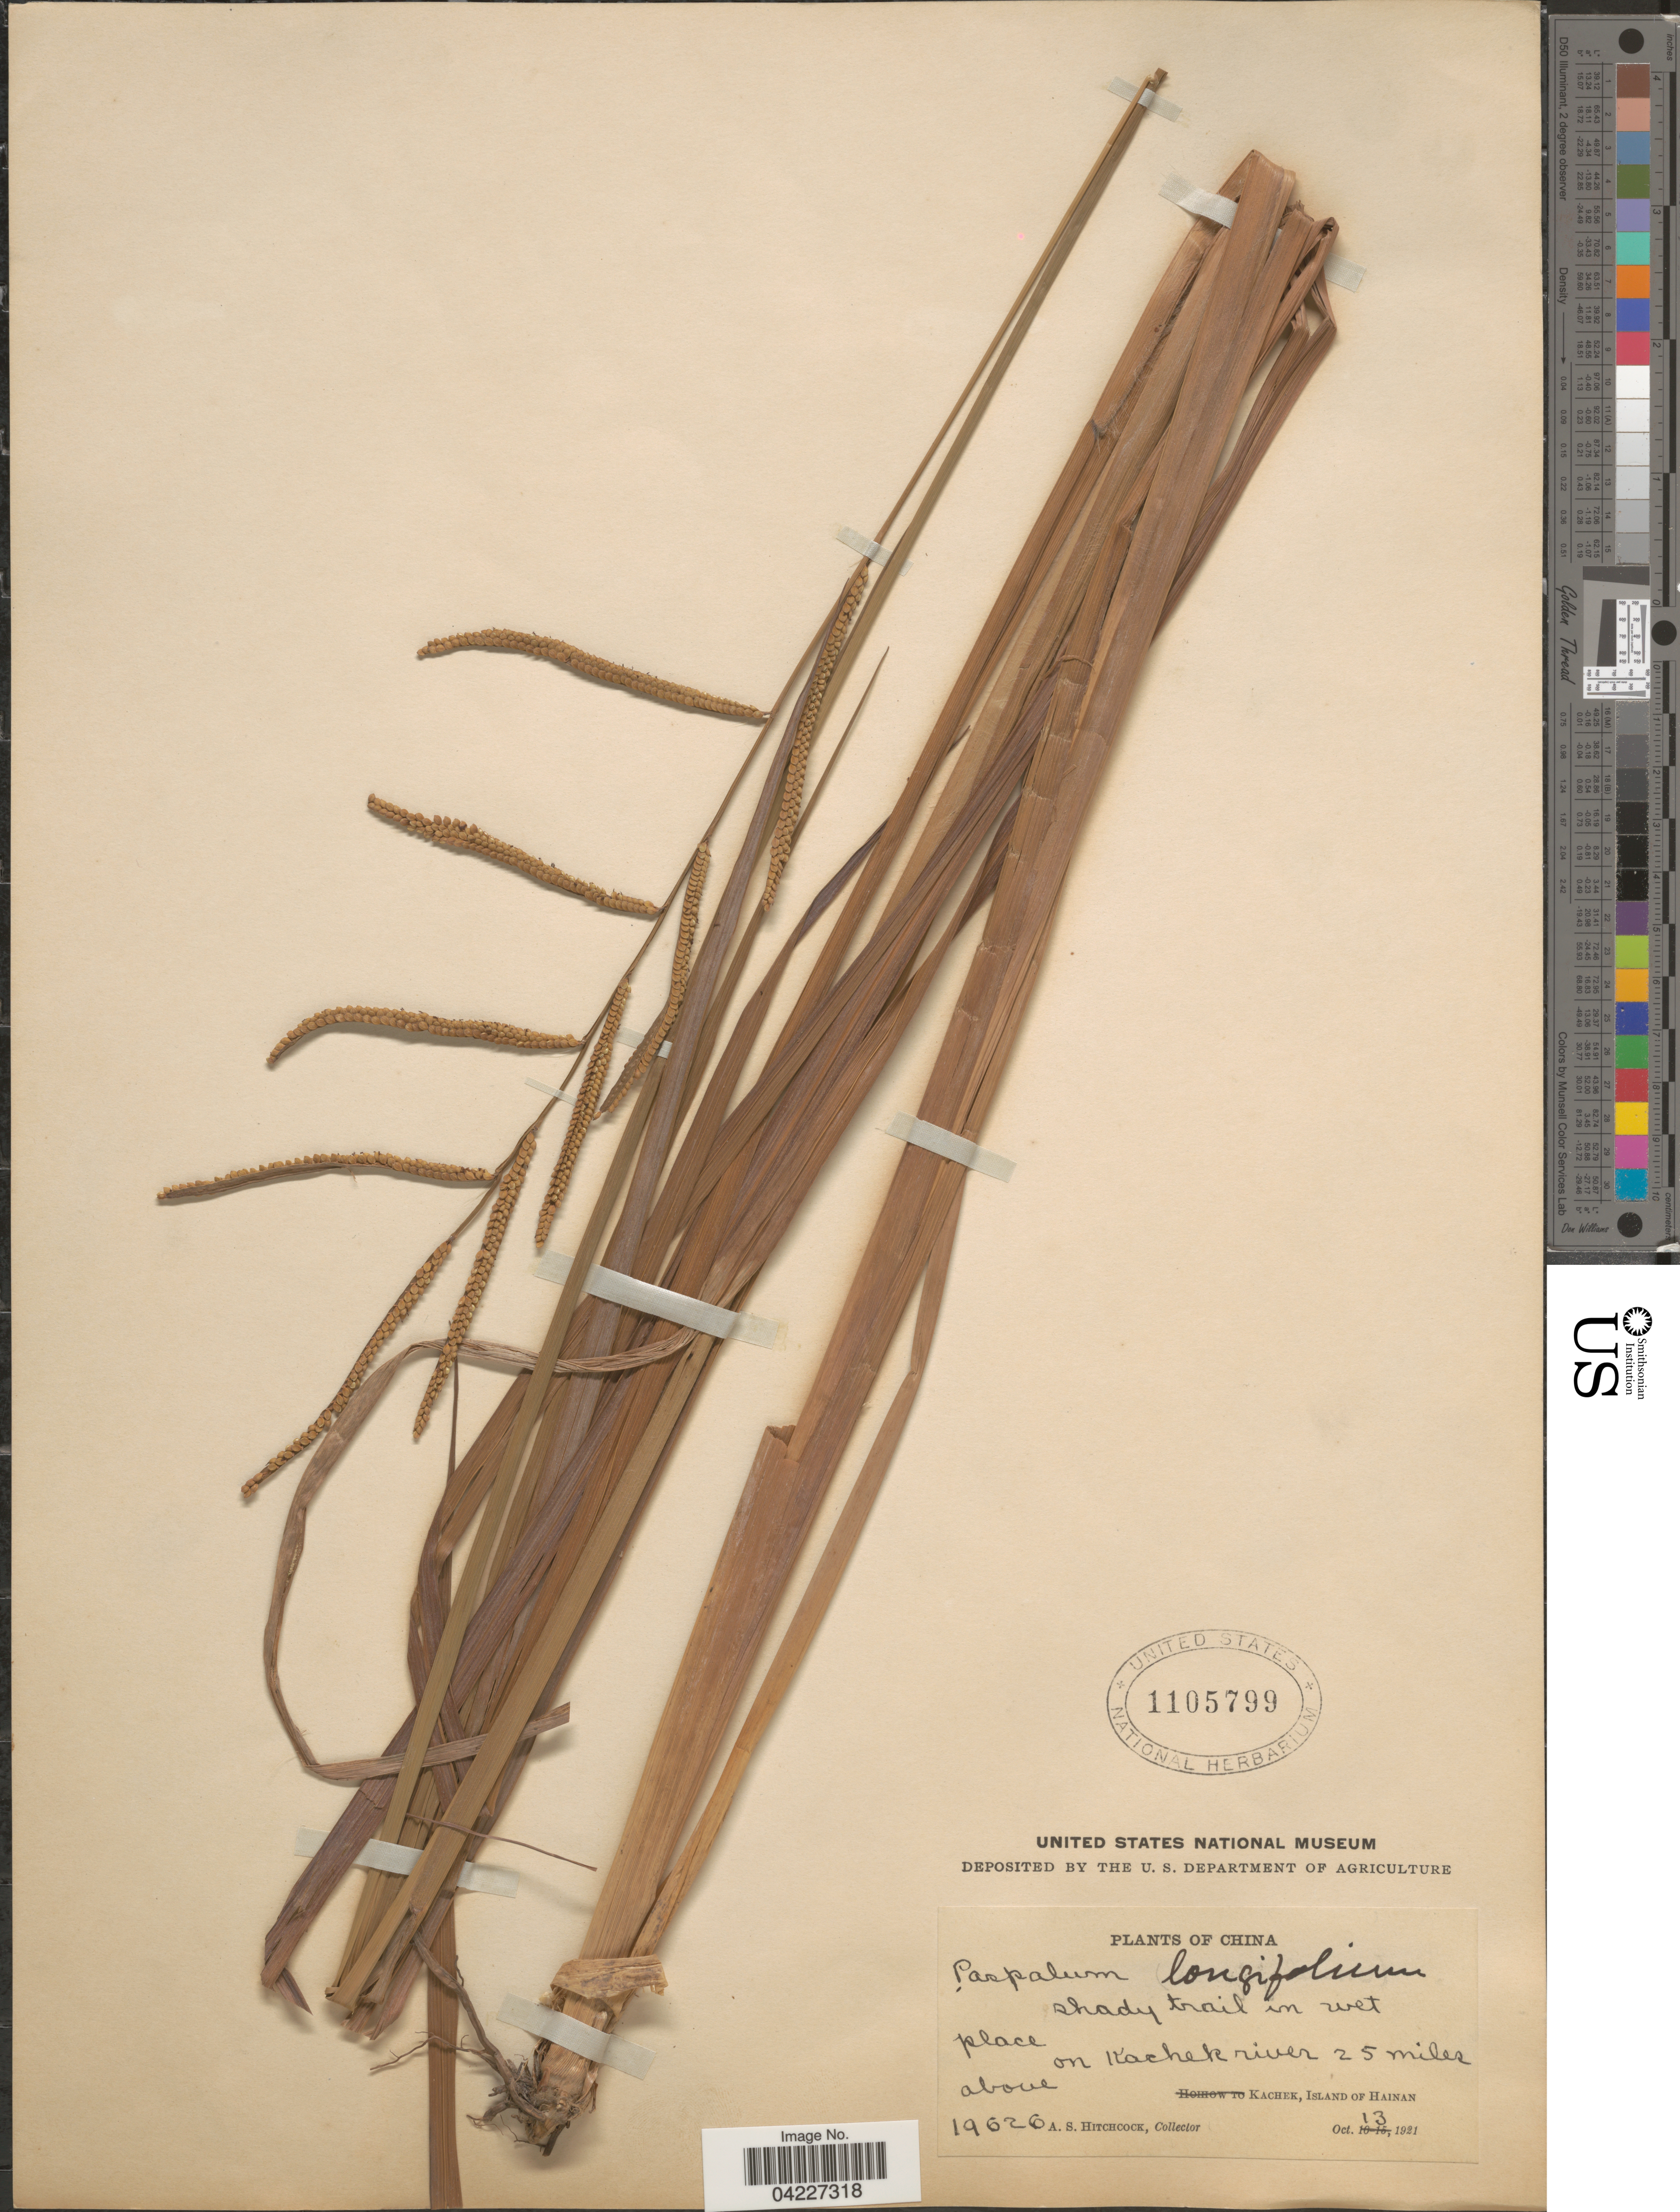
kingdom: Plantae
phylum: Tracheophyta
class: Liliopsida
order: Poales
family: Poaceae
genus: Paspalum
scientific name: Paspalum longifolium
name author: Roxb.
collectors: A. S. Hitchcock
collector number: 19626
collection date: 1921-10-13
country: China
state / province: Hainan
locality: Shady trail in wet place on Kachek river 25 miles above Kachek, Island Of Hainan.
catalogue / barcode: US 1105799